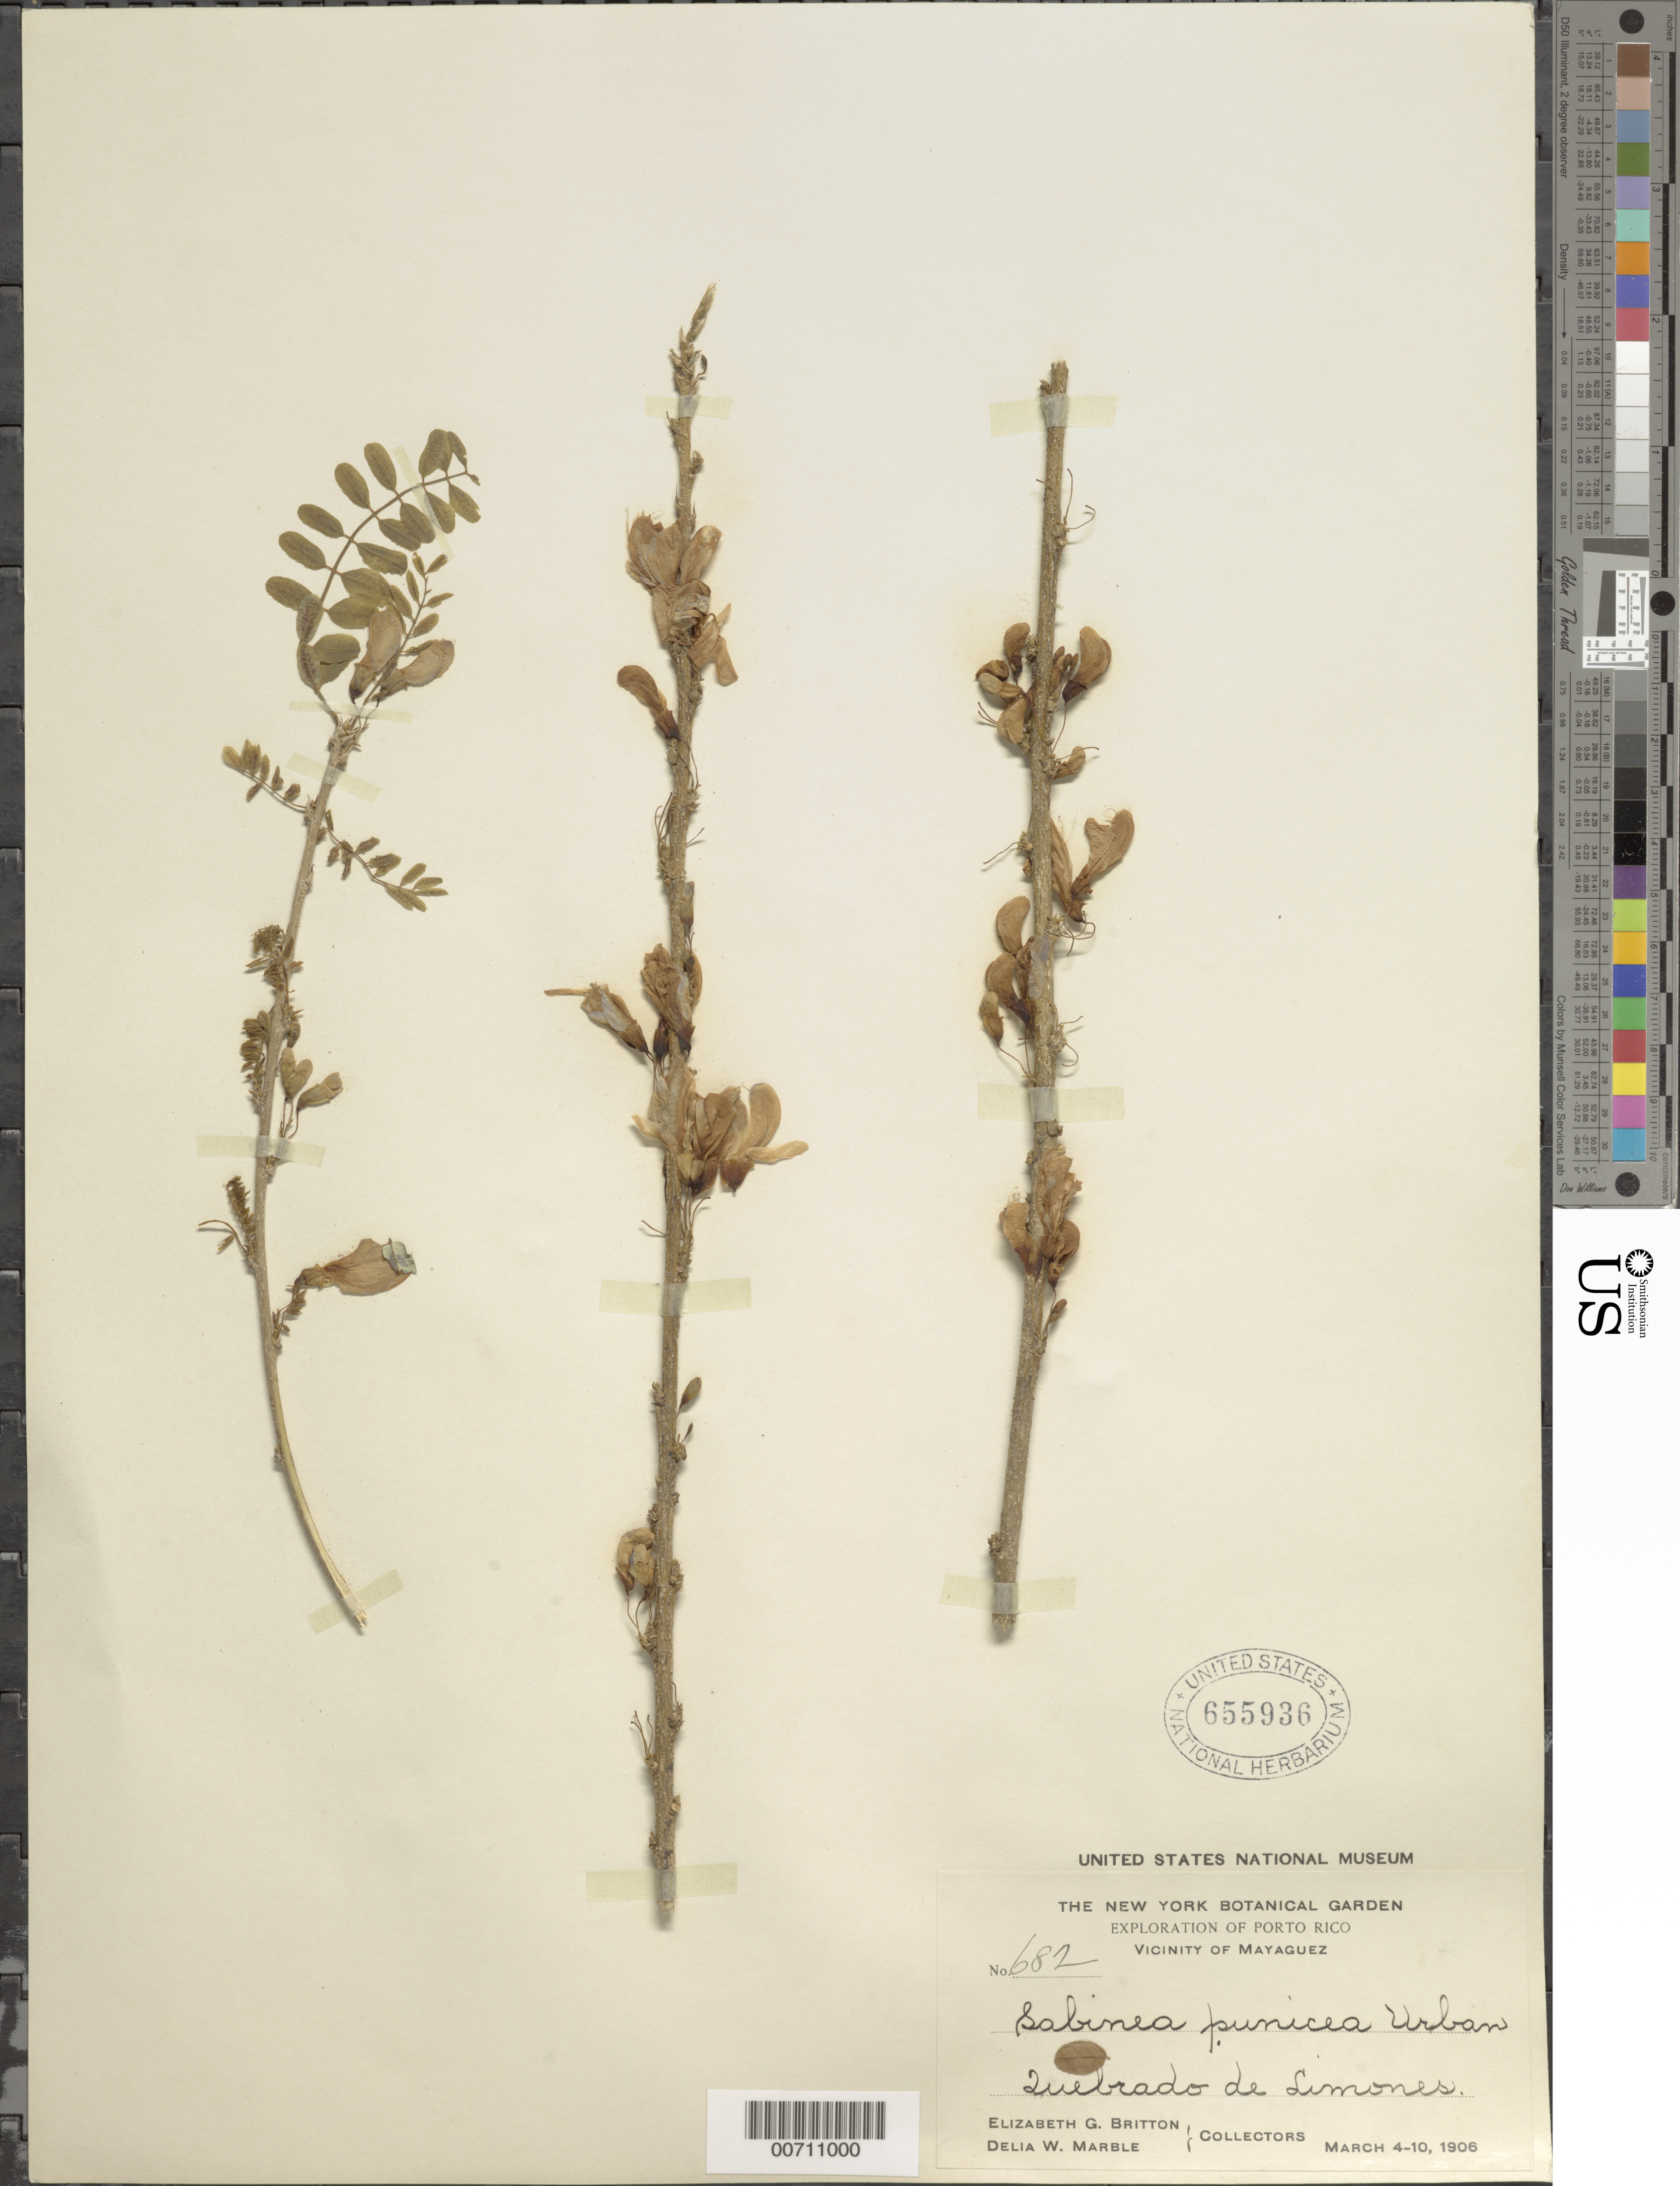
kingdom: Plantae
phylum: Tracheophyta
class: Magnoliopsida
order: Fabales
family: Fabaceae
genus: Poitea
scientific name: Poitea punicea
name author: (Urb.) Lavin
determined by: Strong, Mark T., (BOT), Smithsonian Institution - National Museum of Natural History (UNITED STATES)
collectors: E. G. Britton & D. W. Marble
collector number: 682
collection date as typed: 04 Mar 1906 to 10 Mar 1906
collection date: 1906-03-04/1906-03-10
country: Puerto Rico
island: Greater Antilles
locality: Mayaguez, vic of; Quebrada to Limones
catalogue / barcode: US 655936